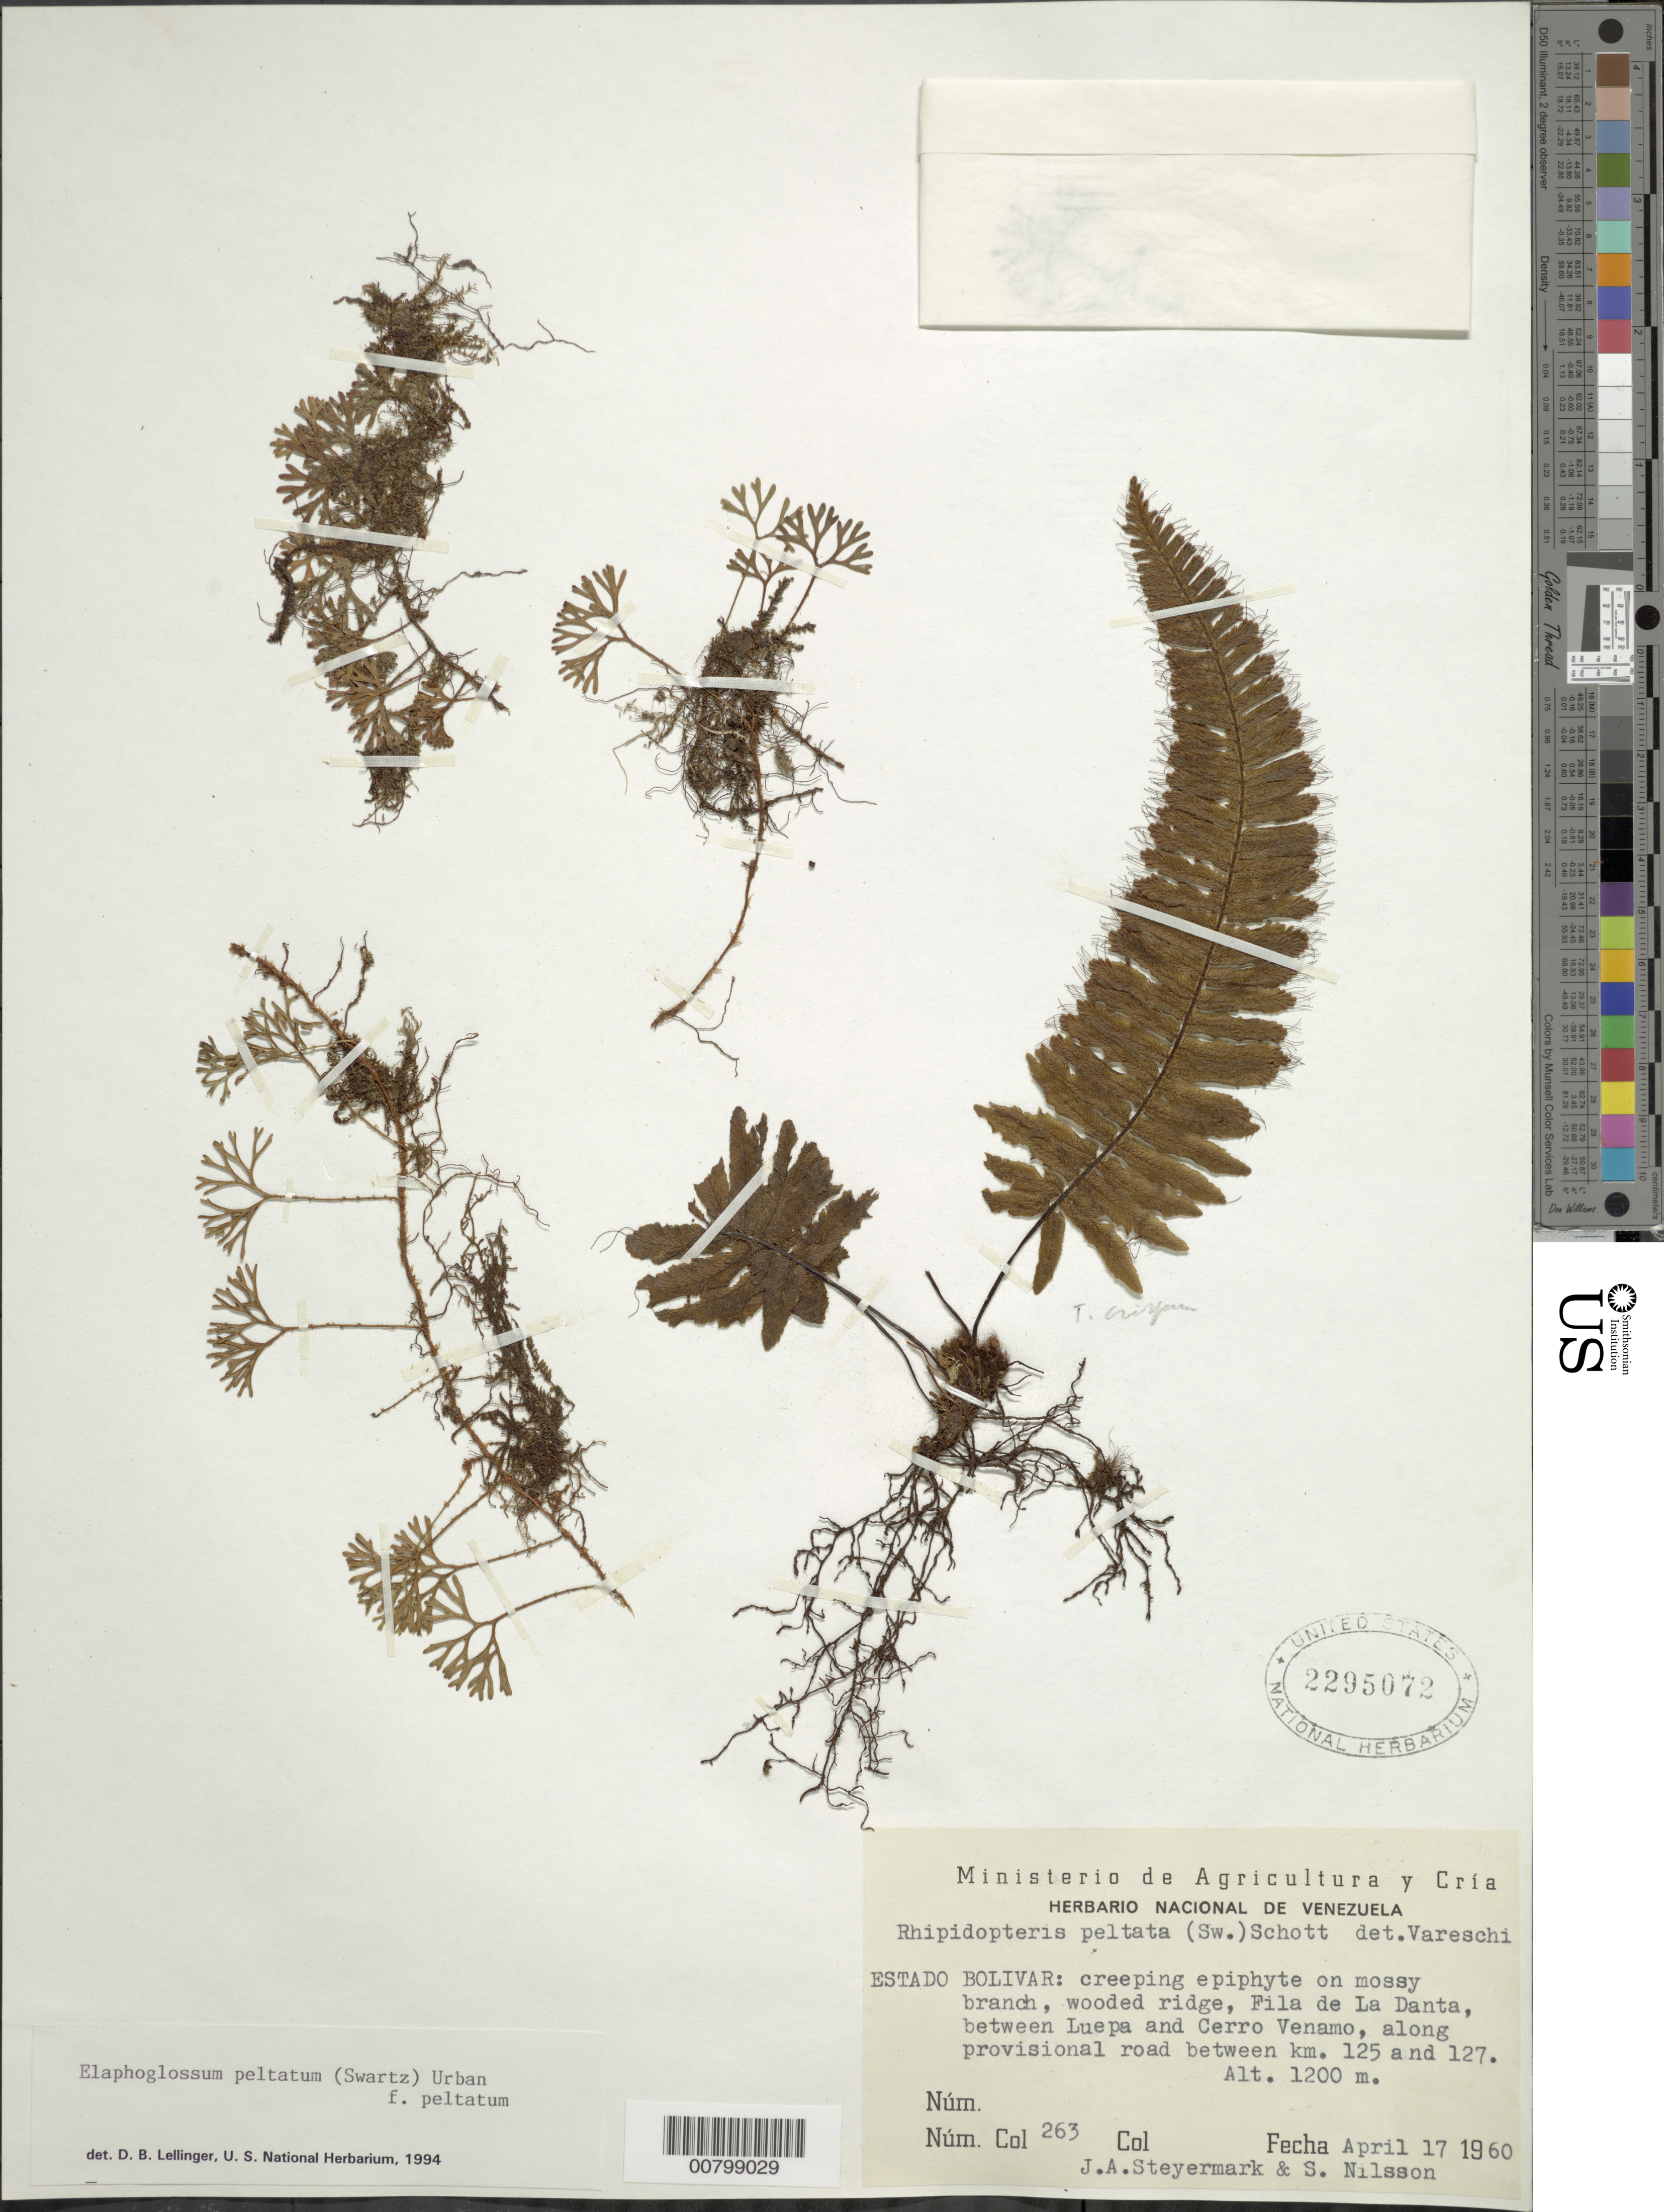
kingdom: Plantae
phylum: Tracheophyta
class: Polypodiopsida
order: Polypodiales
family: Dryopteridaceae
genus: Elaphoglossum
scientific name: Elaphoglossum peltatum f. peltatum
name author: (Sw.) Urb.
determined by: Lellinger, David B., (BOT), Smithsonian Institution - National Museum of Natural History (UNITED STATES)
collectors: J. Steyermark & S. Nilsson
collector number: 60 263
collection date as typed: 17-Apr-60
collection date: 1960-04-17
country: Venezuela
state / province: Bolívar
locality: Fila La Danta, following the provisional carretera between campamento 125 and km 127, between Luepa and cerro Venamo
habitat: Wooded ridge, on mossy branch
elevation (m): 1200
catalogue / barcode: US 2295072